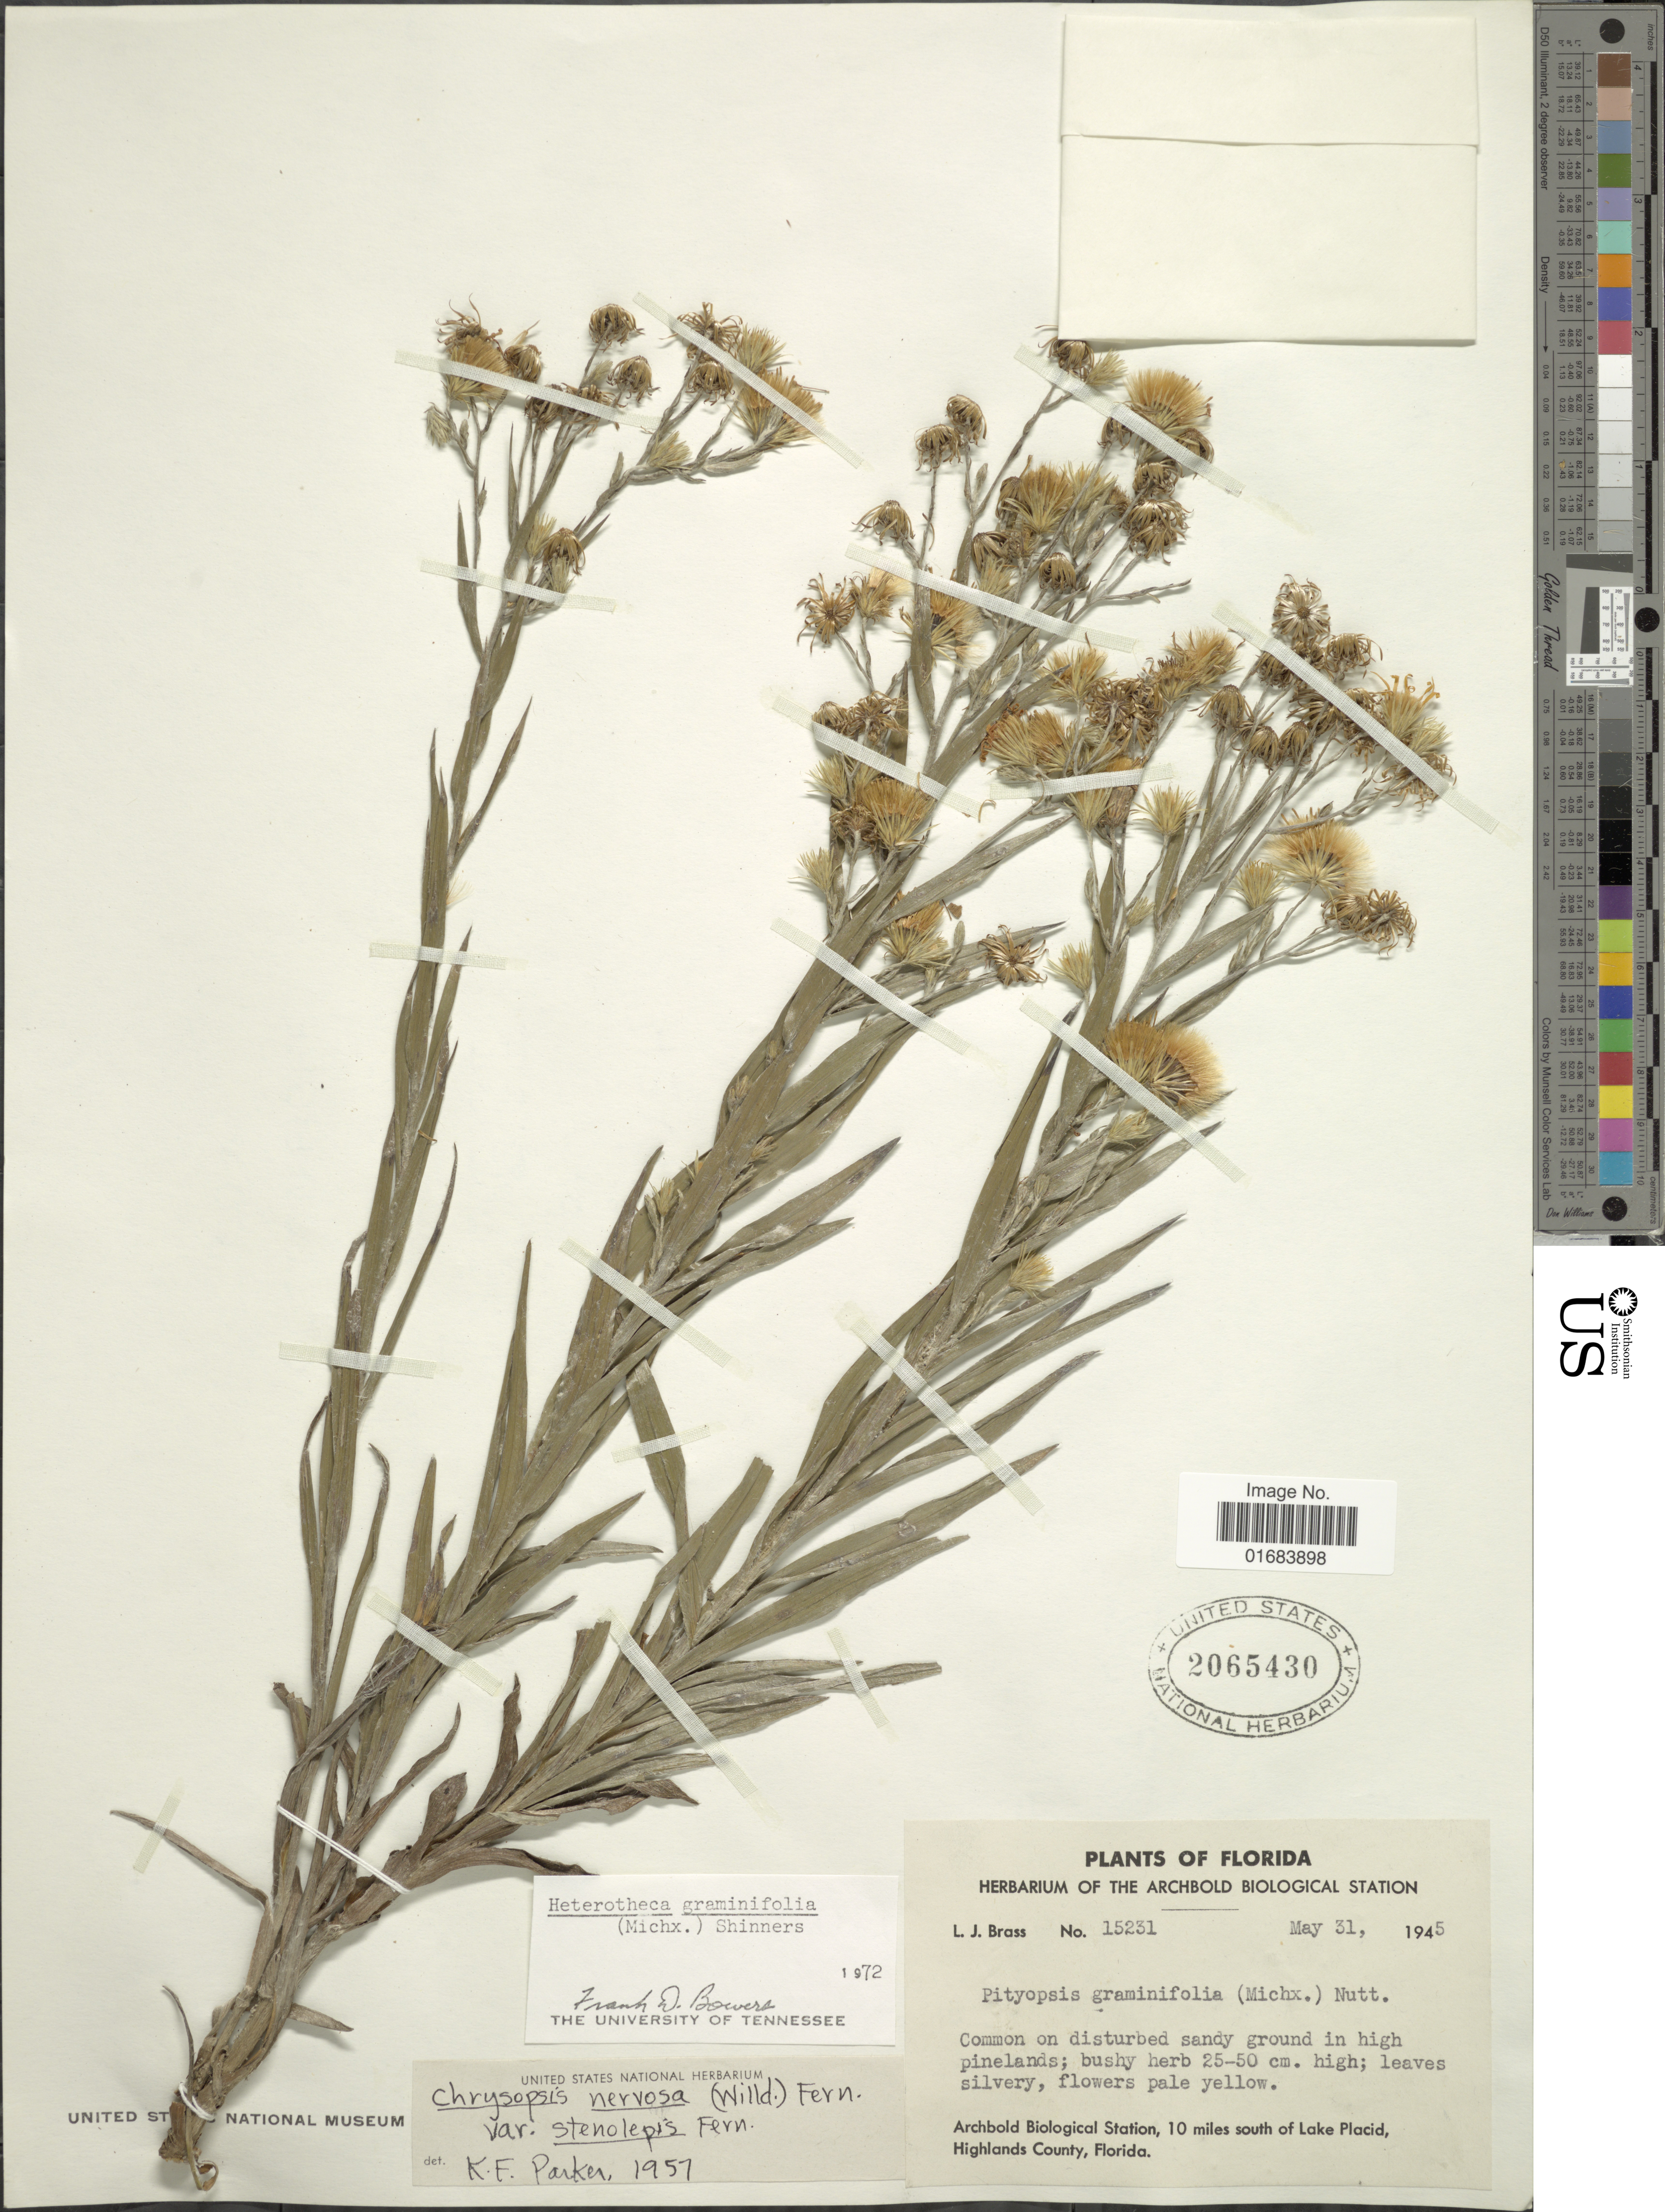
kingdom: Plantae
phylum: Tracheophyta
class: Magnoliopsida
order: Asterales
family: Asteraceae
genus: Pityopsis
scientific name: Pityopsis graminifolia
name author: (Michx.) Nutt.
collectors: L. J. Brass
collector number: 15231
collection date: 1945-05-31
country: United States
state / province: Florida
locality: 10 miles south of Lake Placid, Highlands County.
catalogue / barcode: US 2065430